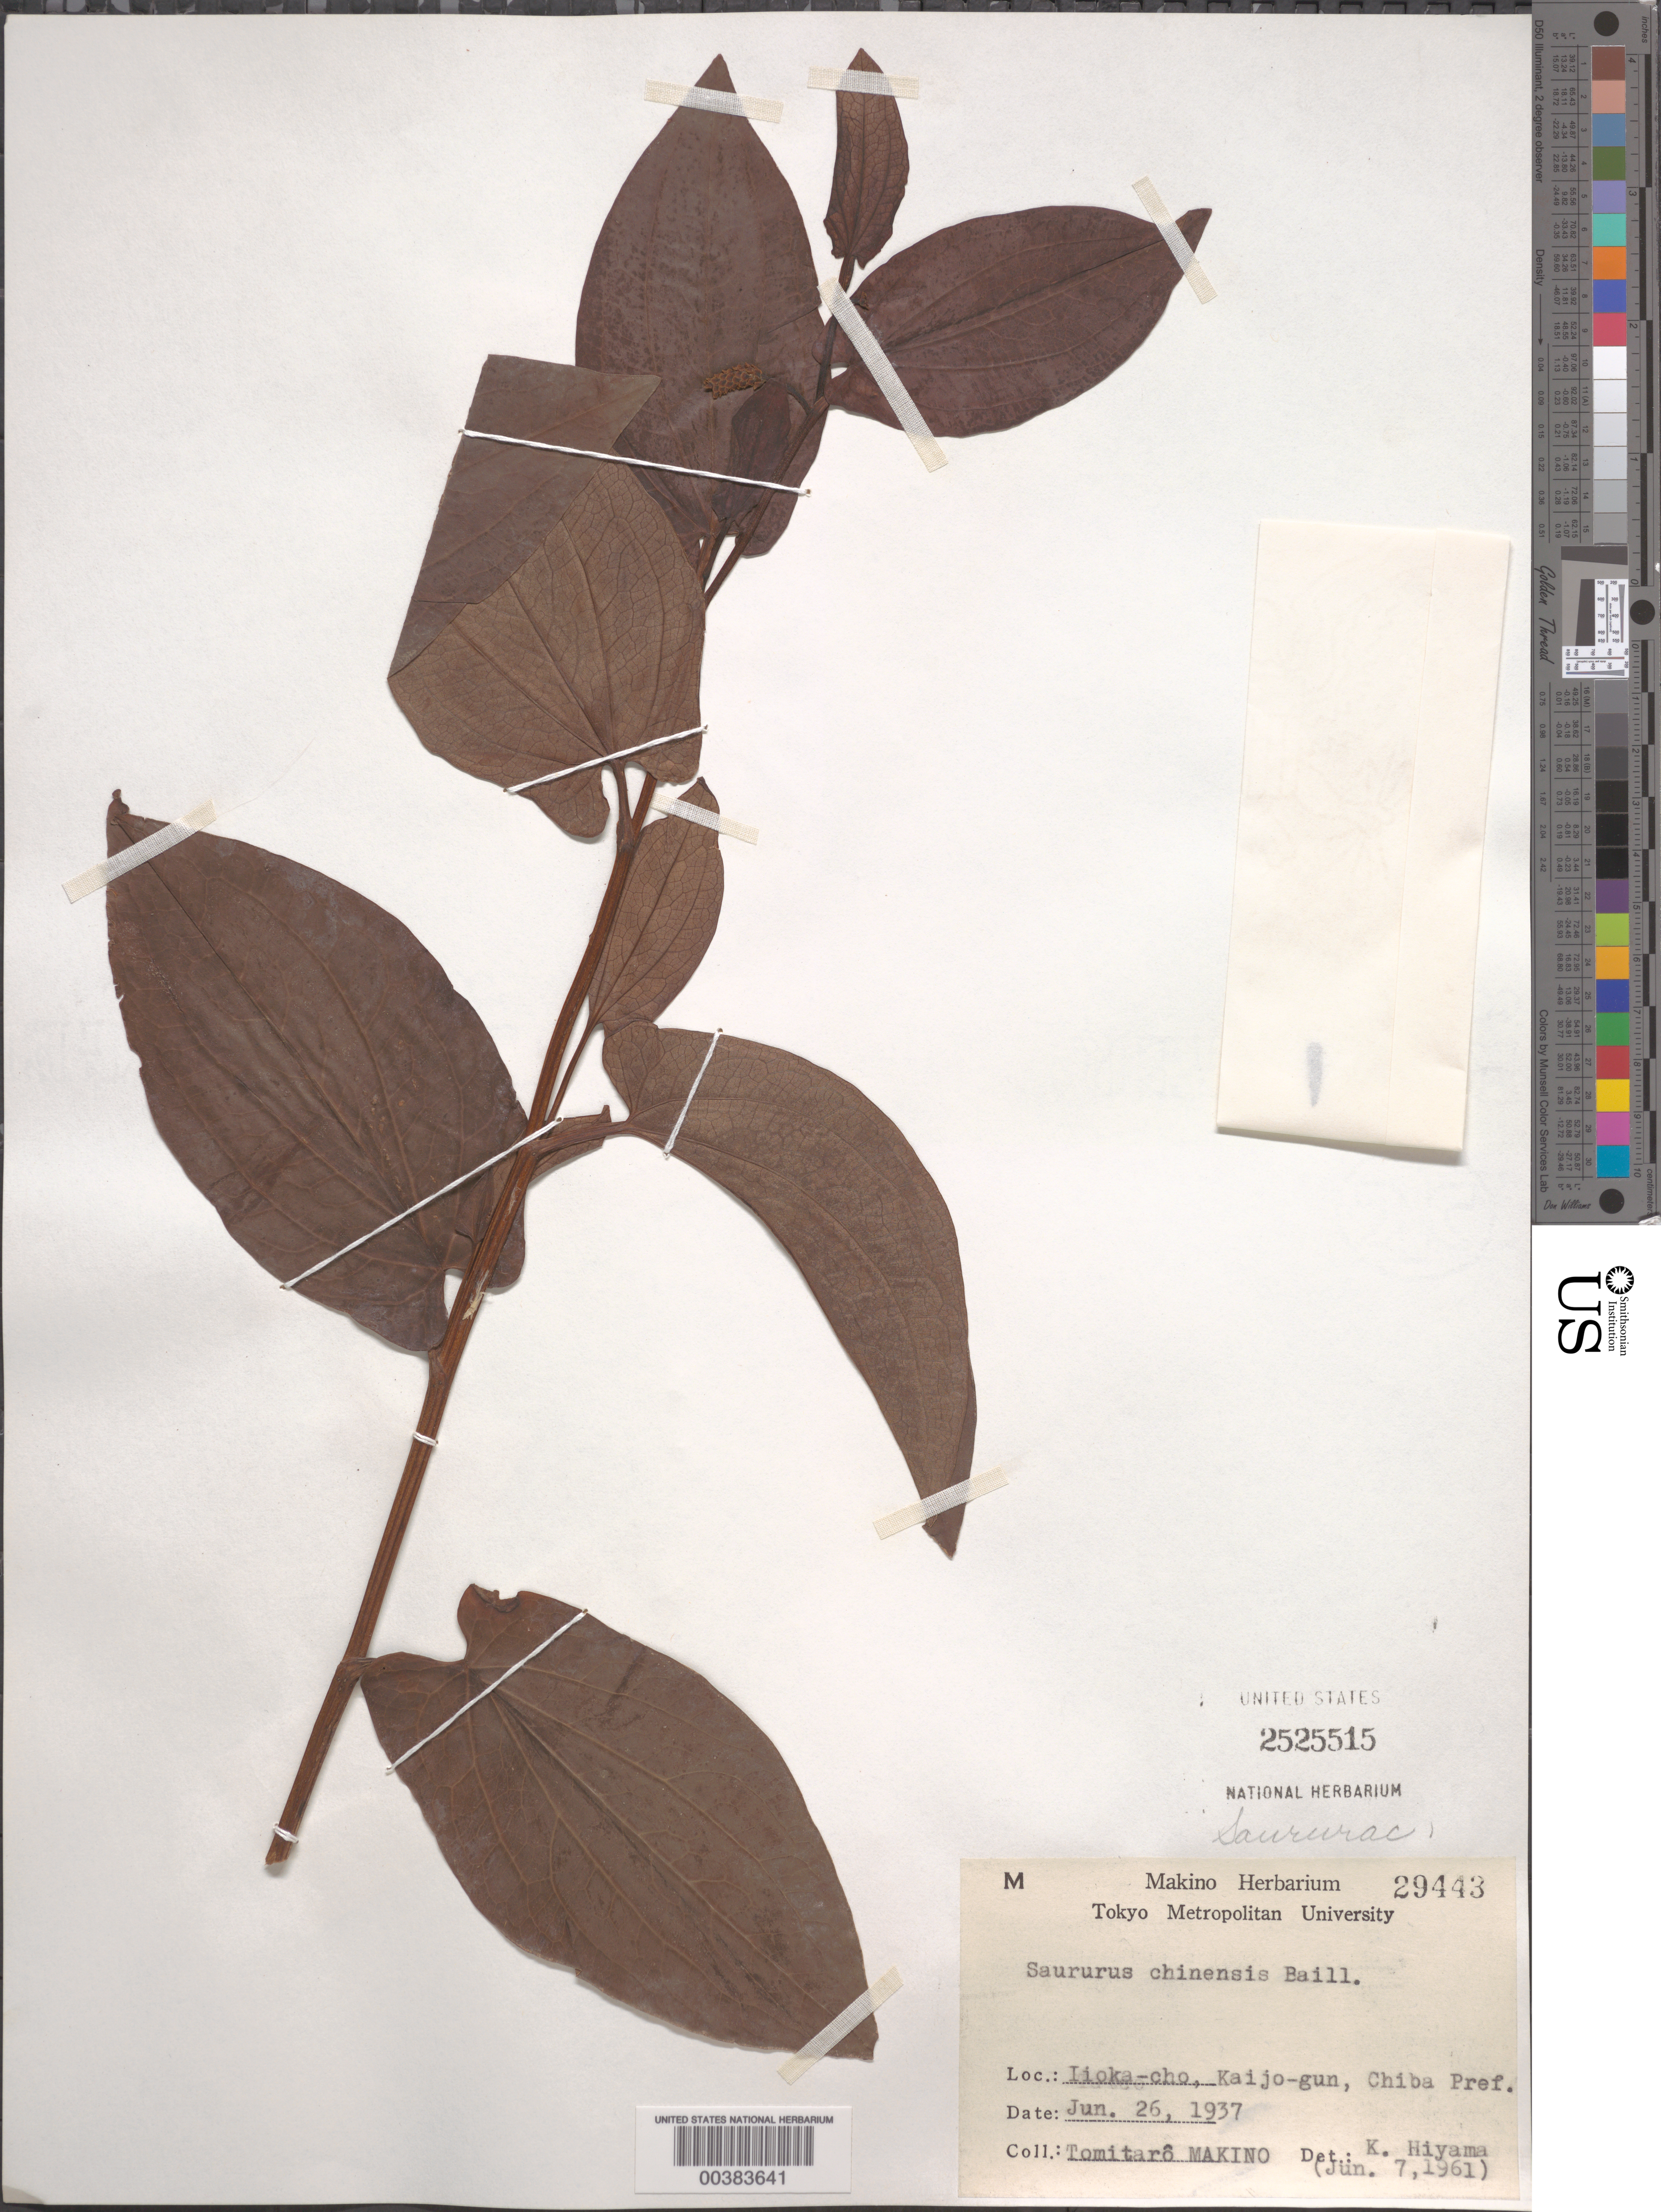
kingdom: Plantae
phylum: Tracheophyta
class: Magnoliopsida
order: Piperales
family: Saururaceae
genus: Saururus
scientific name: Saururus chinensis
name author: (Lour.) Baill.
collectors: T. Makino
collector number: Makino Herb. 29443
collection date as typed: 26 Jun 1937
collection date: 1937-06-26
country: Japan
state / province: Tiba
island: Honshu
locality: Lioka-cho, kaijo-gun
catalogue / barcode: US 2525515